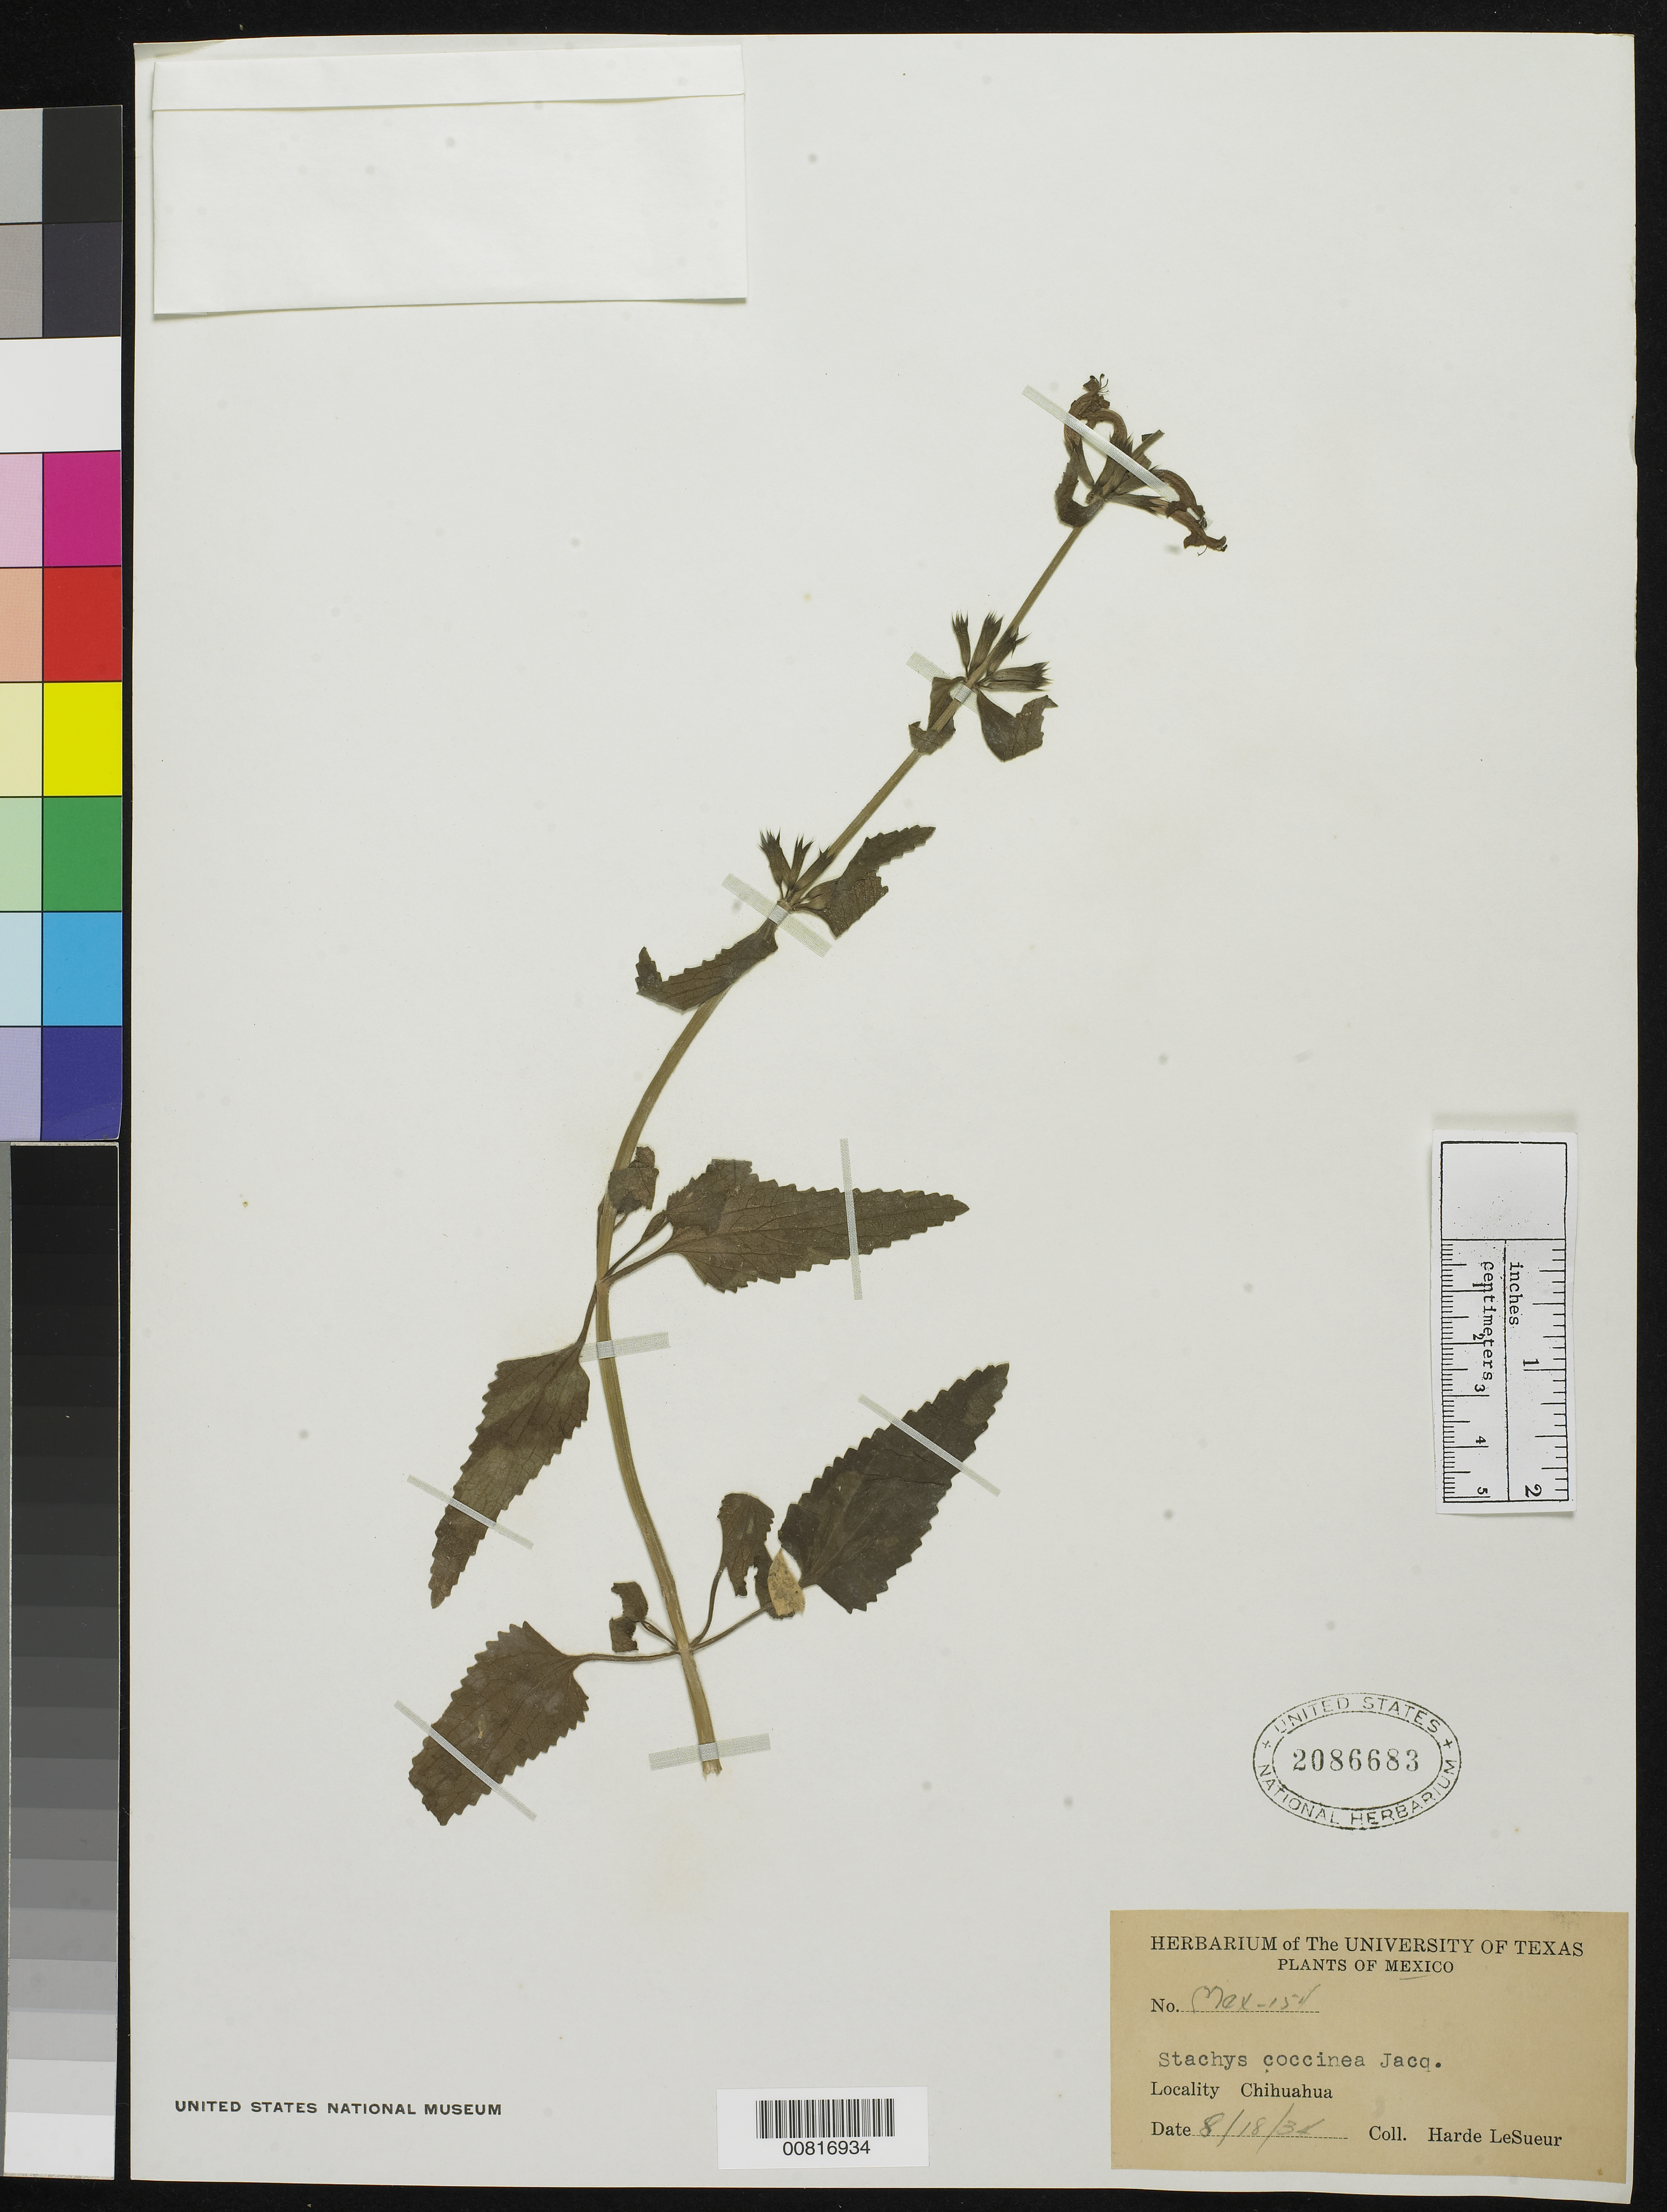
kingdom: Plantae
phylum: Tracheophyta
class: Magnoliopsida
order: Lamiales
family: Lamiaceae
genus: Stachys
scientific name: Stachys coccinea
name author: Ortega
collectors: D. H. LeSueur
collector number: Mex-154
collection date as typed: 18 Aug 1934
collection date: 1934-08-18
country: Mexico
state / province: Chihuahua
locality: Chihuahua.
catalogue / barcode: US 2086683